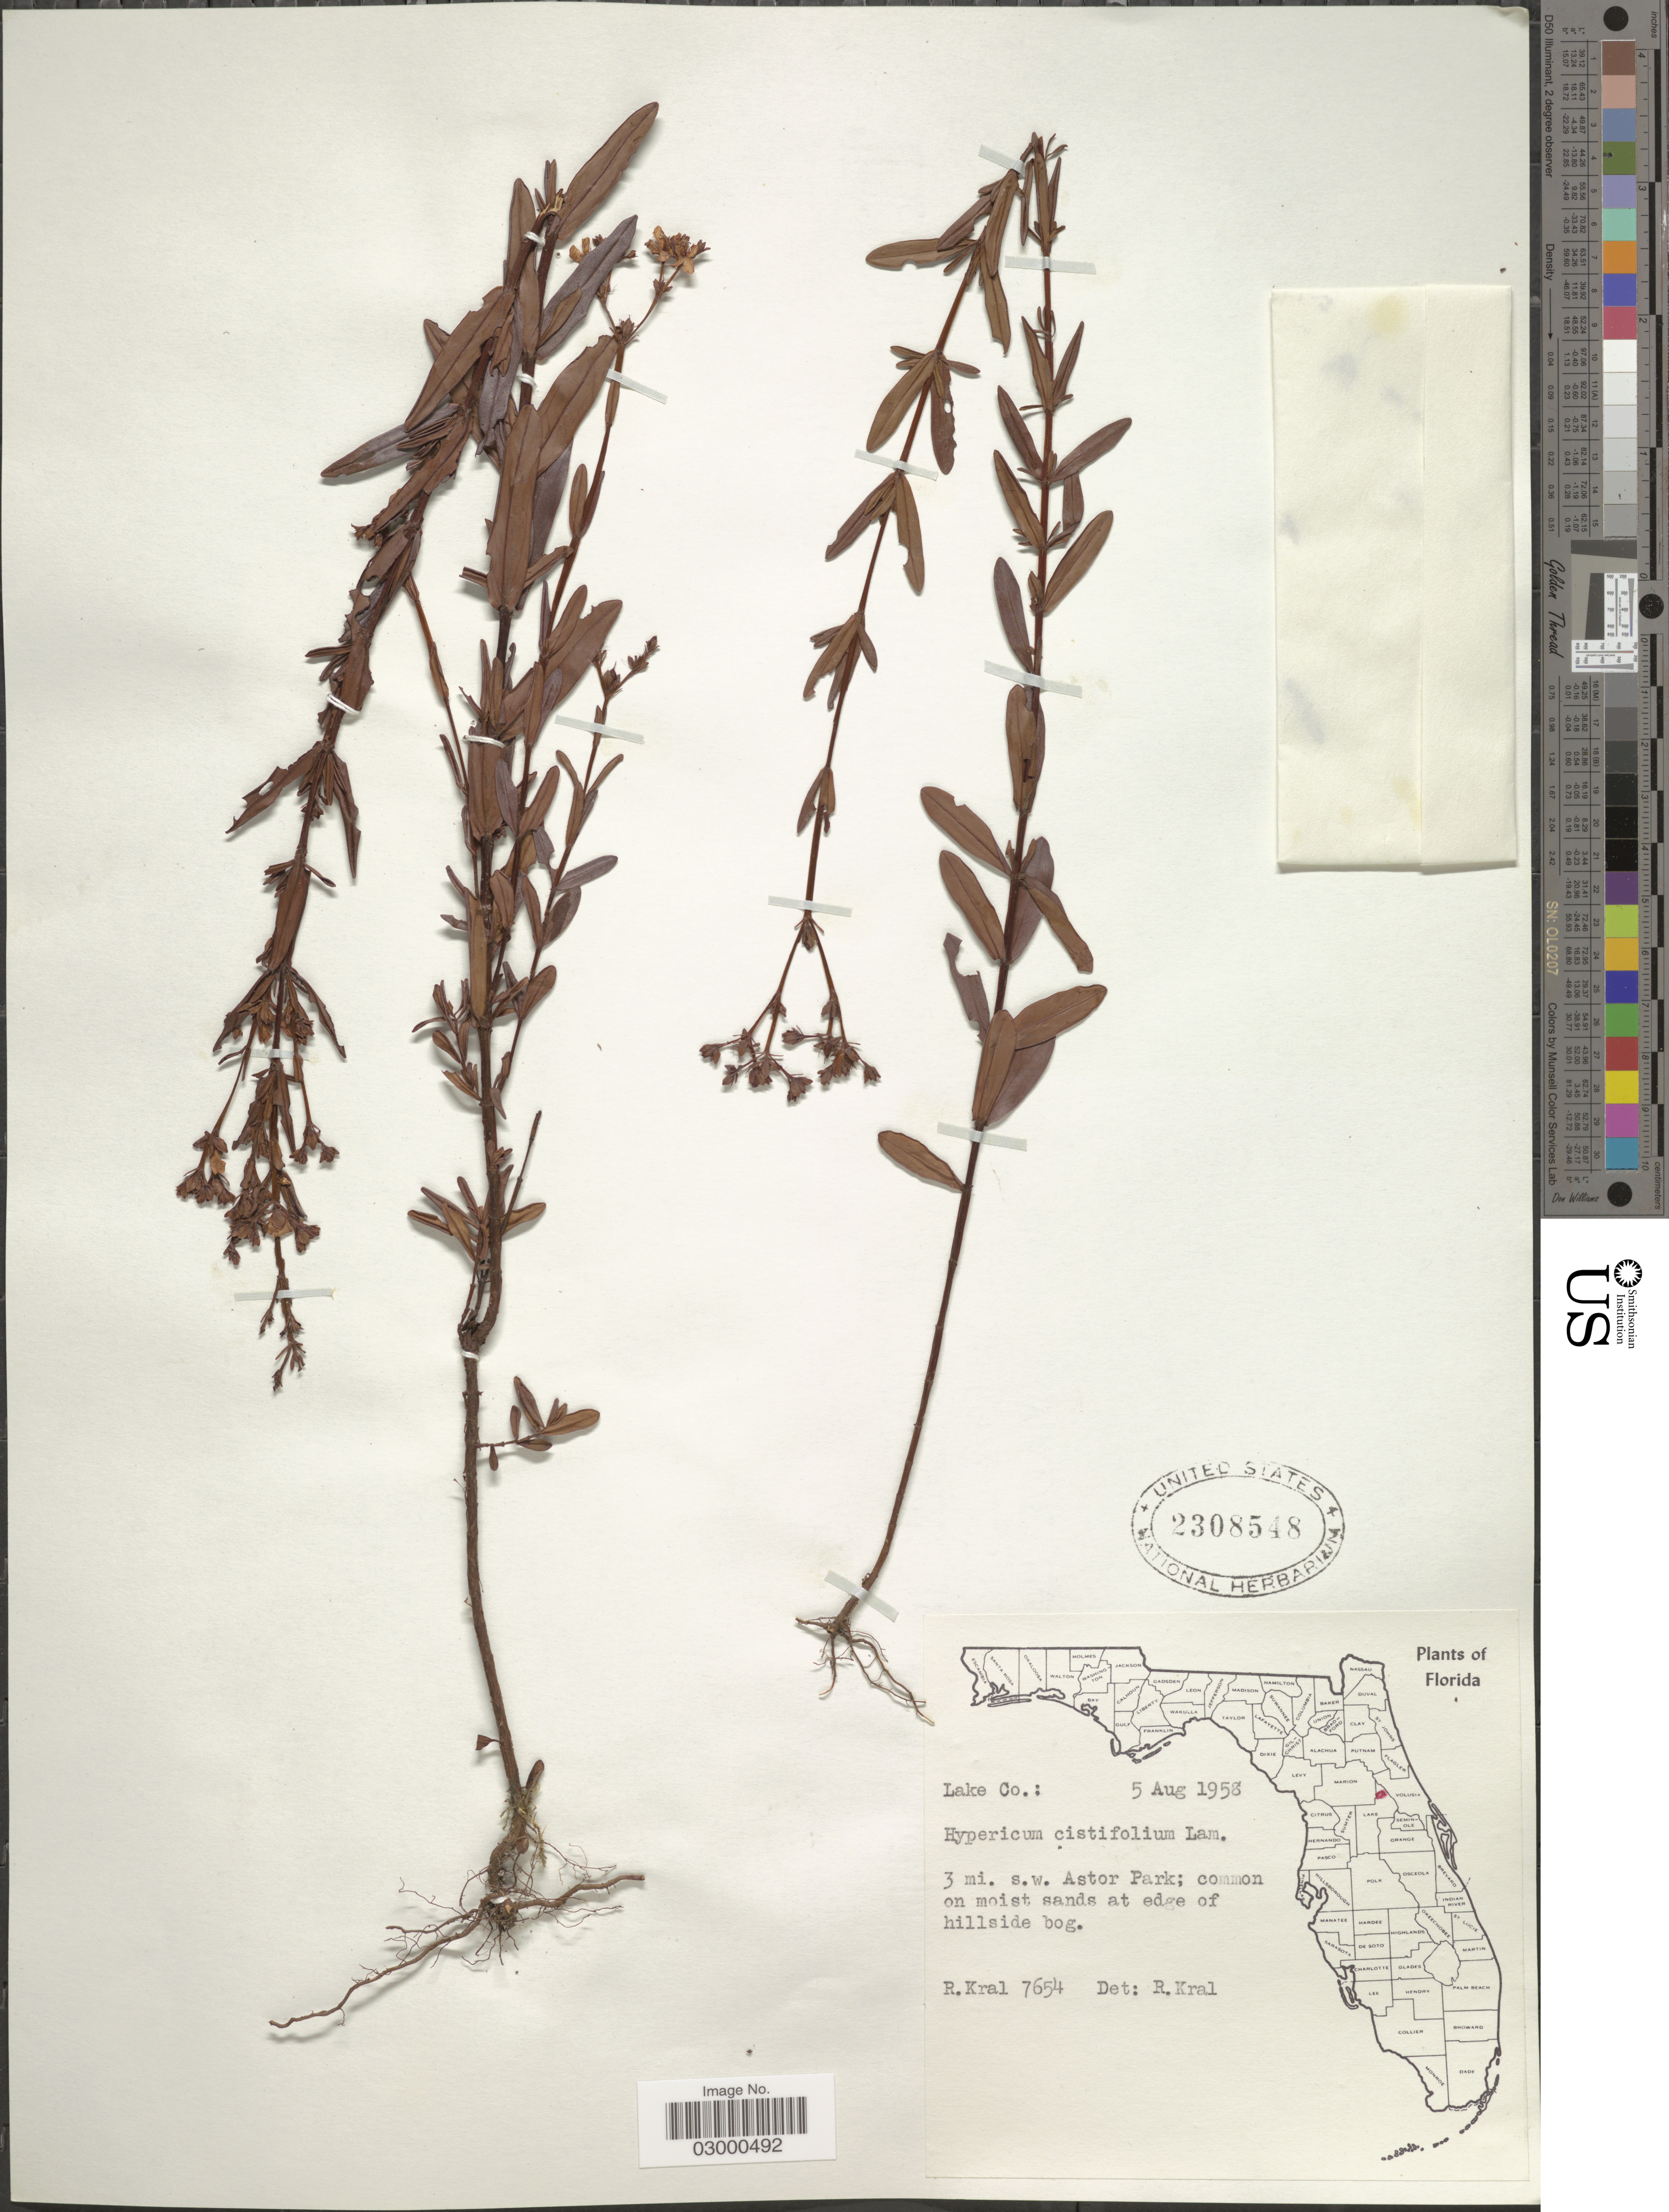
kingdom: Plantae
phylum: Tracheophyta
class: Magnoliopsida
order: Malpighiales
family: Hypericaceae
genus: Hypericum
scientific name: Hypericum cistifolium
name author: Lam.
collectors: R. Kral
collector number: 7654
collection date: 1958-08-05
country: United States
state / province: Florida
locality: Lake Co.: 3 mi. s.w. Astor Park.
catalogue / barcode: US 2308548